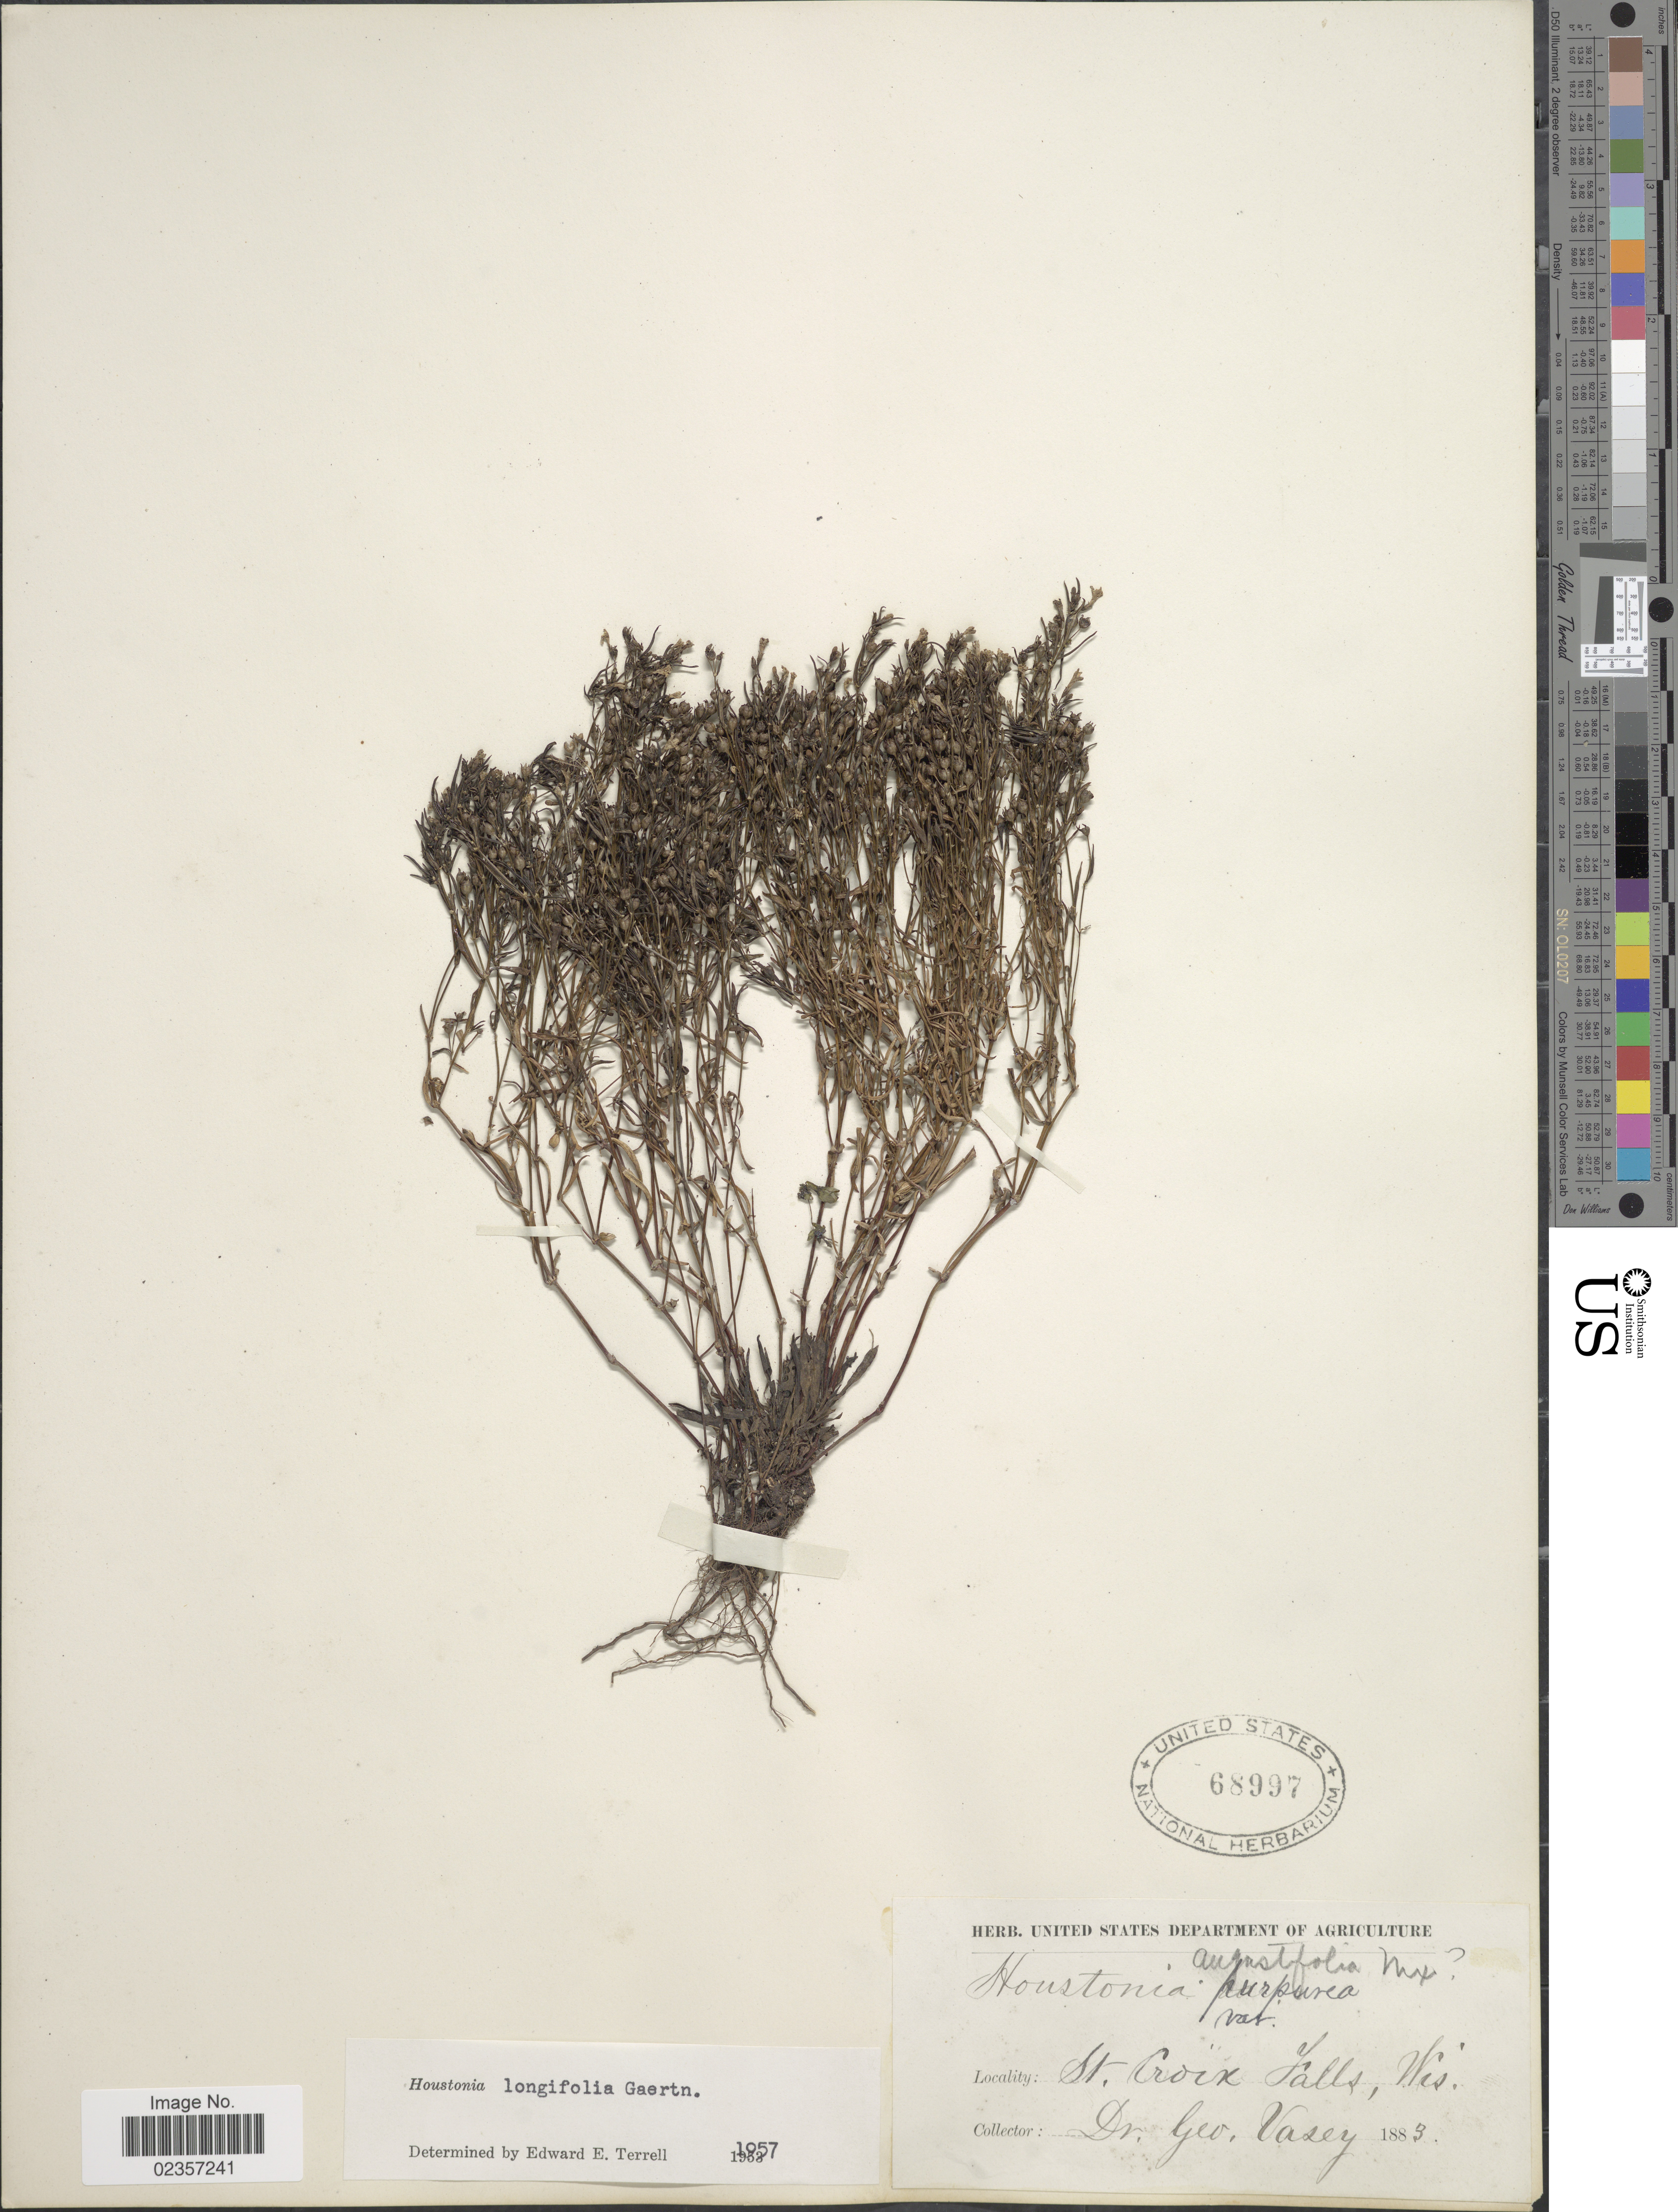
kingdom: Plantae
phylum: Tracheophyta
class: Magnoliopsida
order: Gentianales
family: Rubiaceae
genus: Houstonia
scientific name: Houstonia longifolia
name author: Gaertn.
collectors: G. Vasey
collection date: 1883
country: United States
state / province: Wisconsin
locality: St. Croix Falls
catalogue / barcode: US 68997